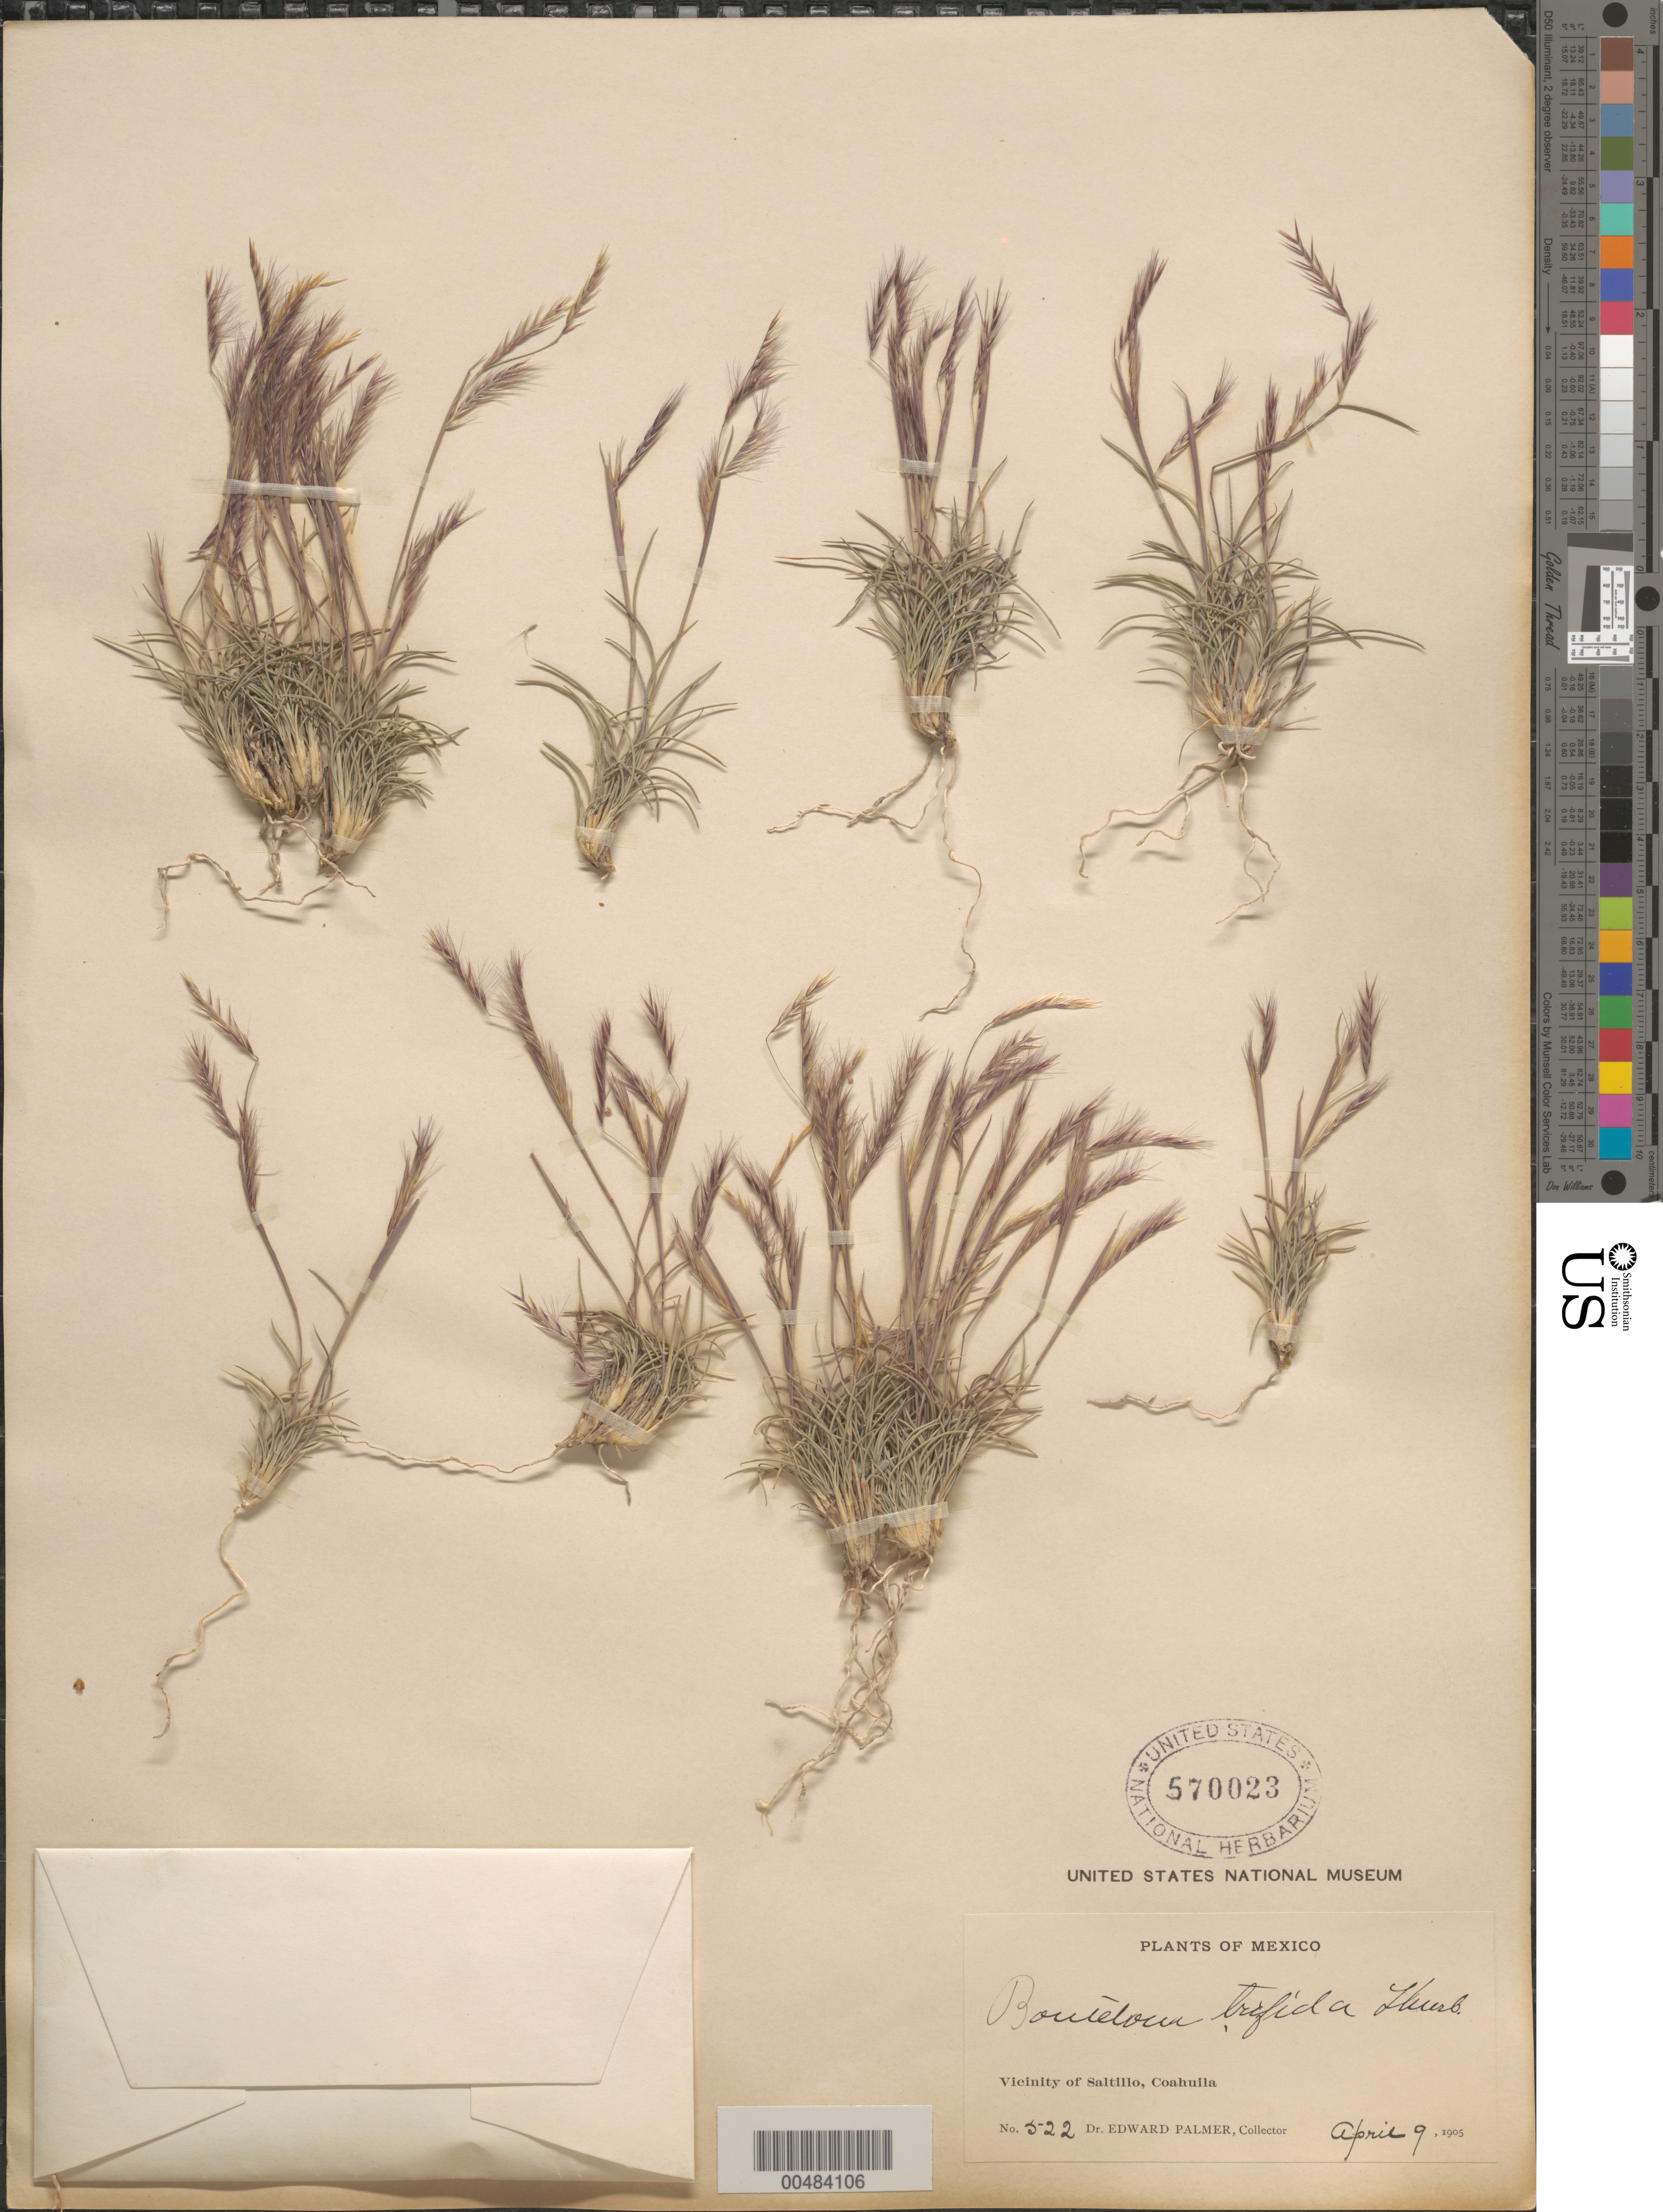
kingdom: Plantae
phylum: Tracheophyta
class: Liliopsida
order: Poales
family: Poaceae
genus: Bouteloua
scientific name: Bouteloua trifida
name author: Thurb.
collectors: E. Palmer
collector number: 522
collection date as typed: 9 Apr 1905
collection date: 1905-04-09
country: Mexico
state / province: Coahuila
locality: Vicinity of Saltillo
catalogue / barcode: US 570023